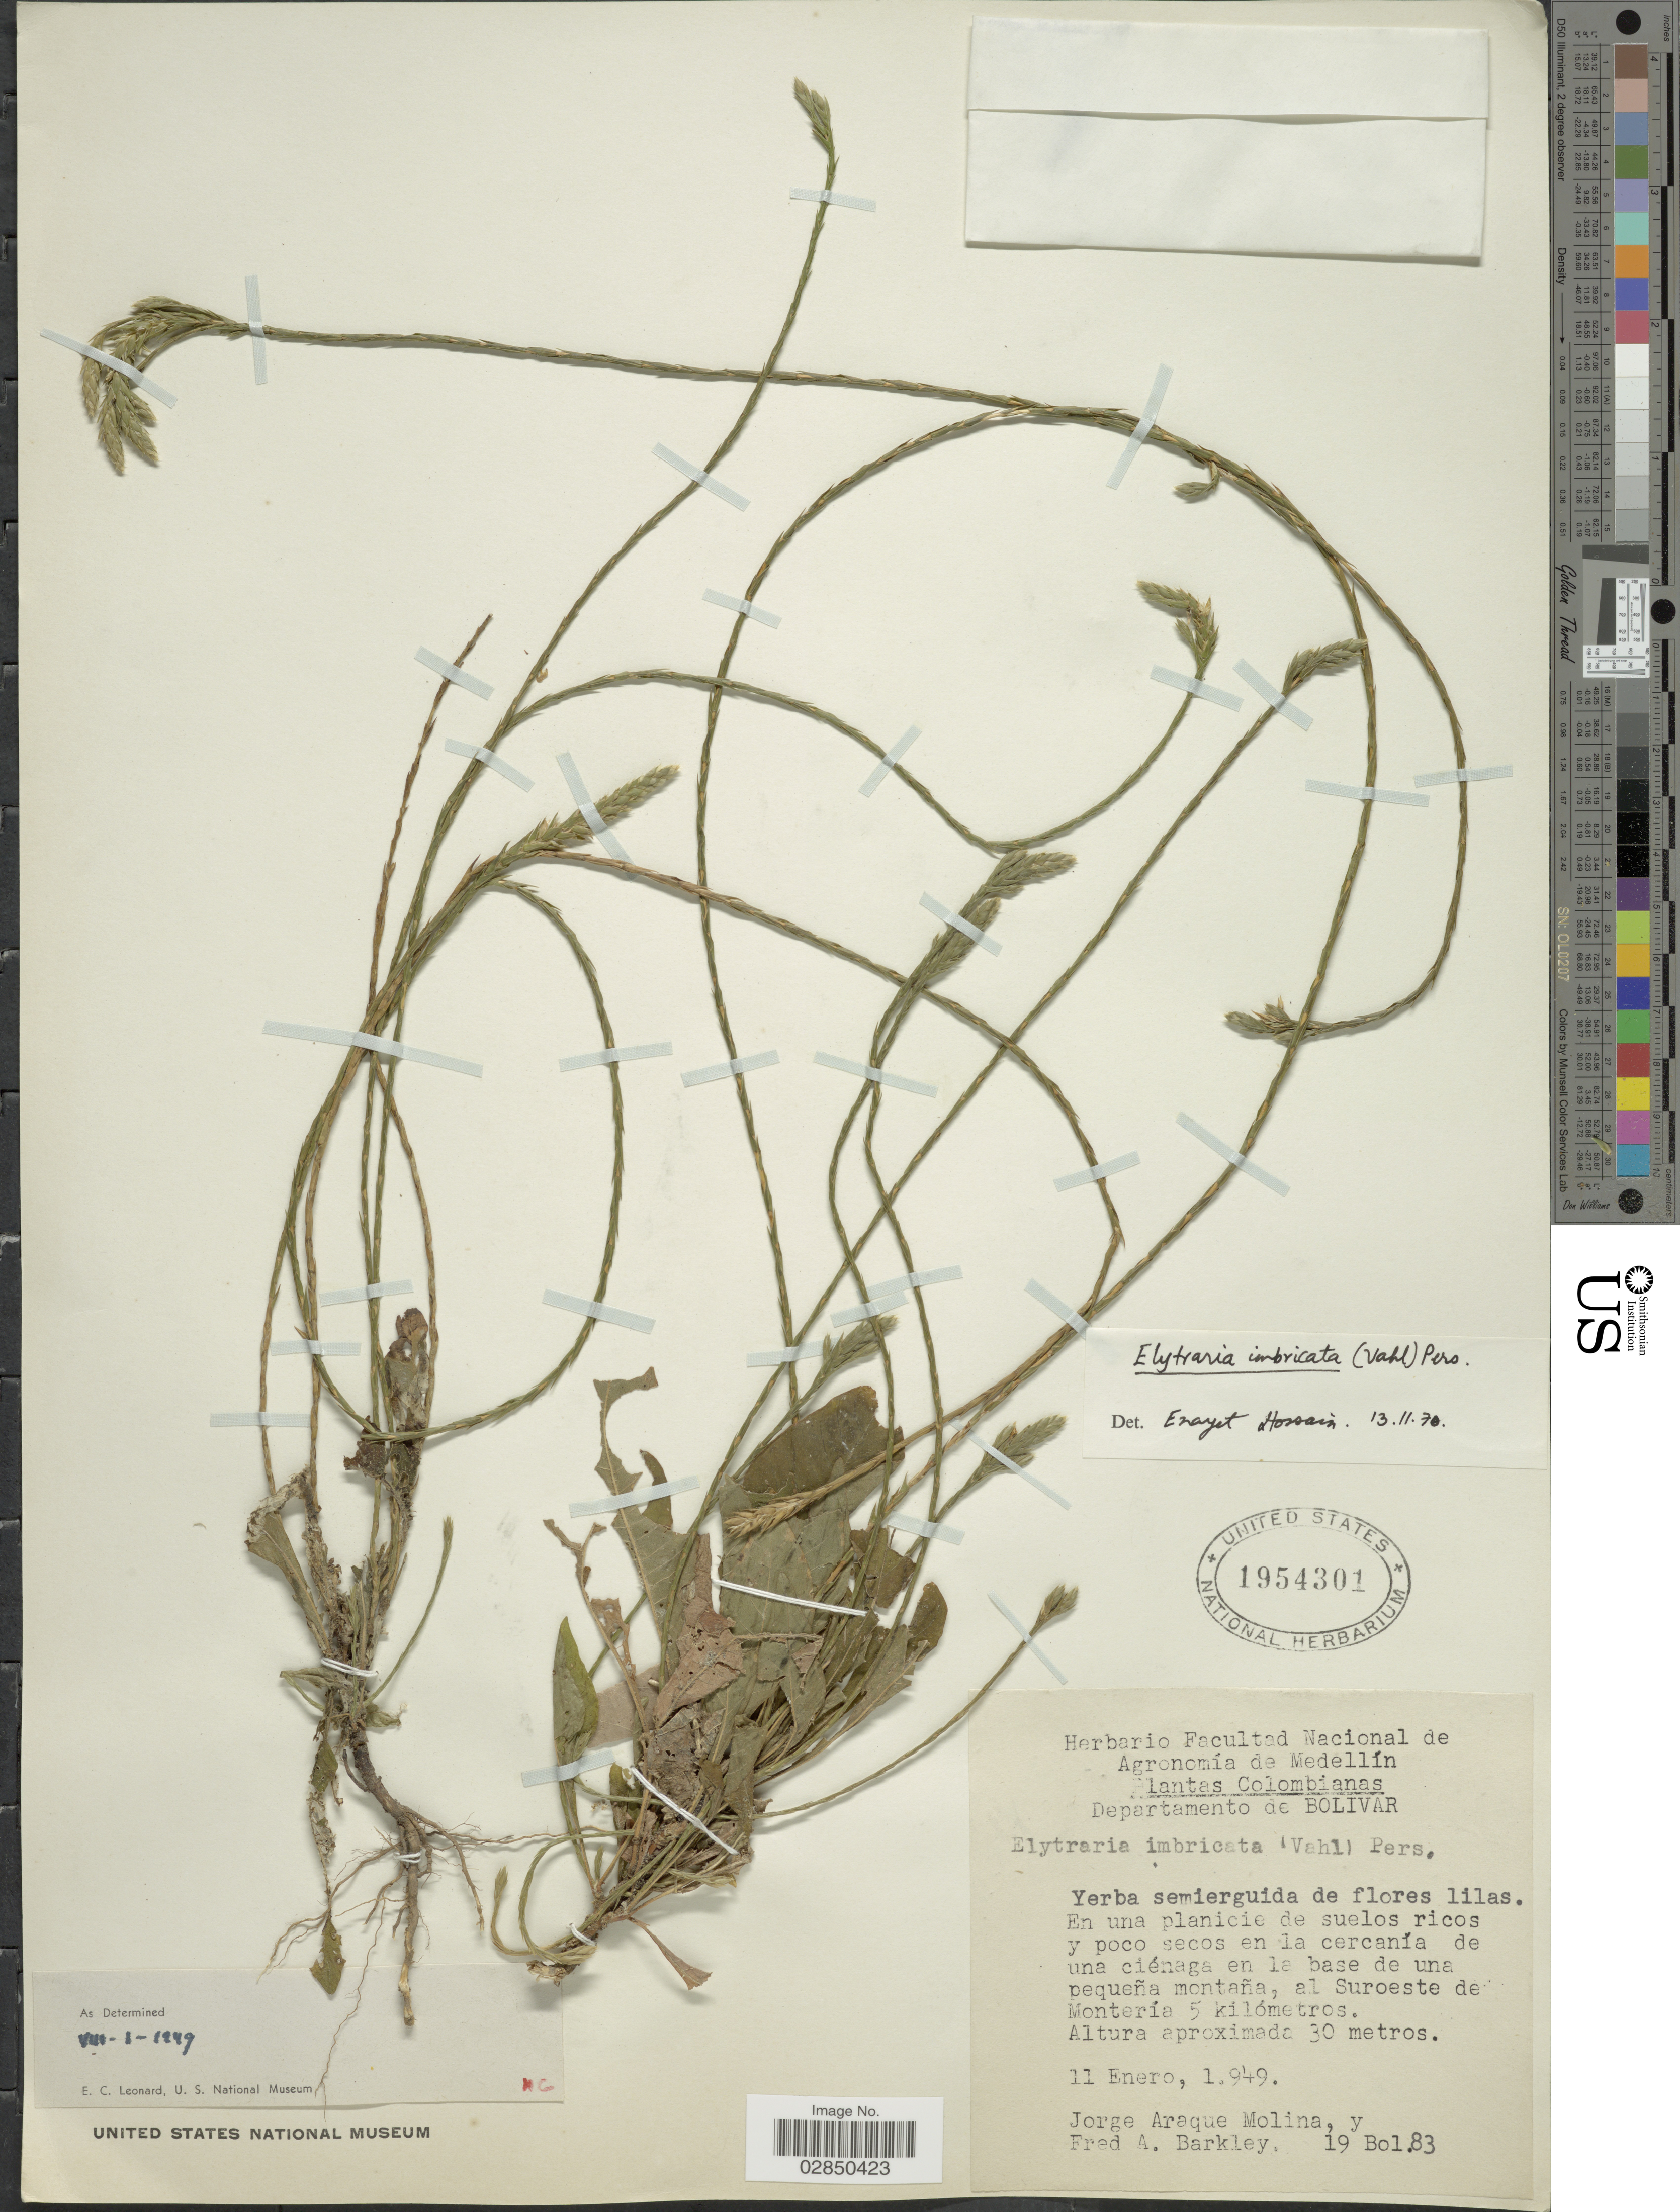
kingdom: Plantae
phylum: Tracheophyta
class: Magnoliopsida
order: Lamiales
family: Acanthaceae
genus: Elytraria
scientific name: Elytraria imbricata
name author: (Vahl) Pers.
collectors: J. A. Molina & F. A. Barkley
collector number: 19Bol.83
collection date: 1949-01-11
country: Colombia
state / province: Bolívar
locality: Departamento de Bolivar. Al Suroeste de Montería 5 kilómetros.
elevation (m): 30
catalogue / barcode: US 1954301